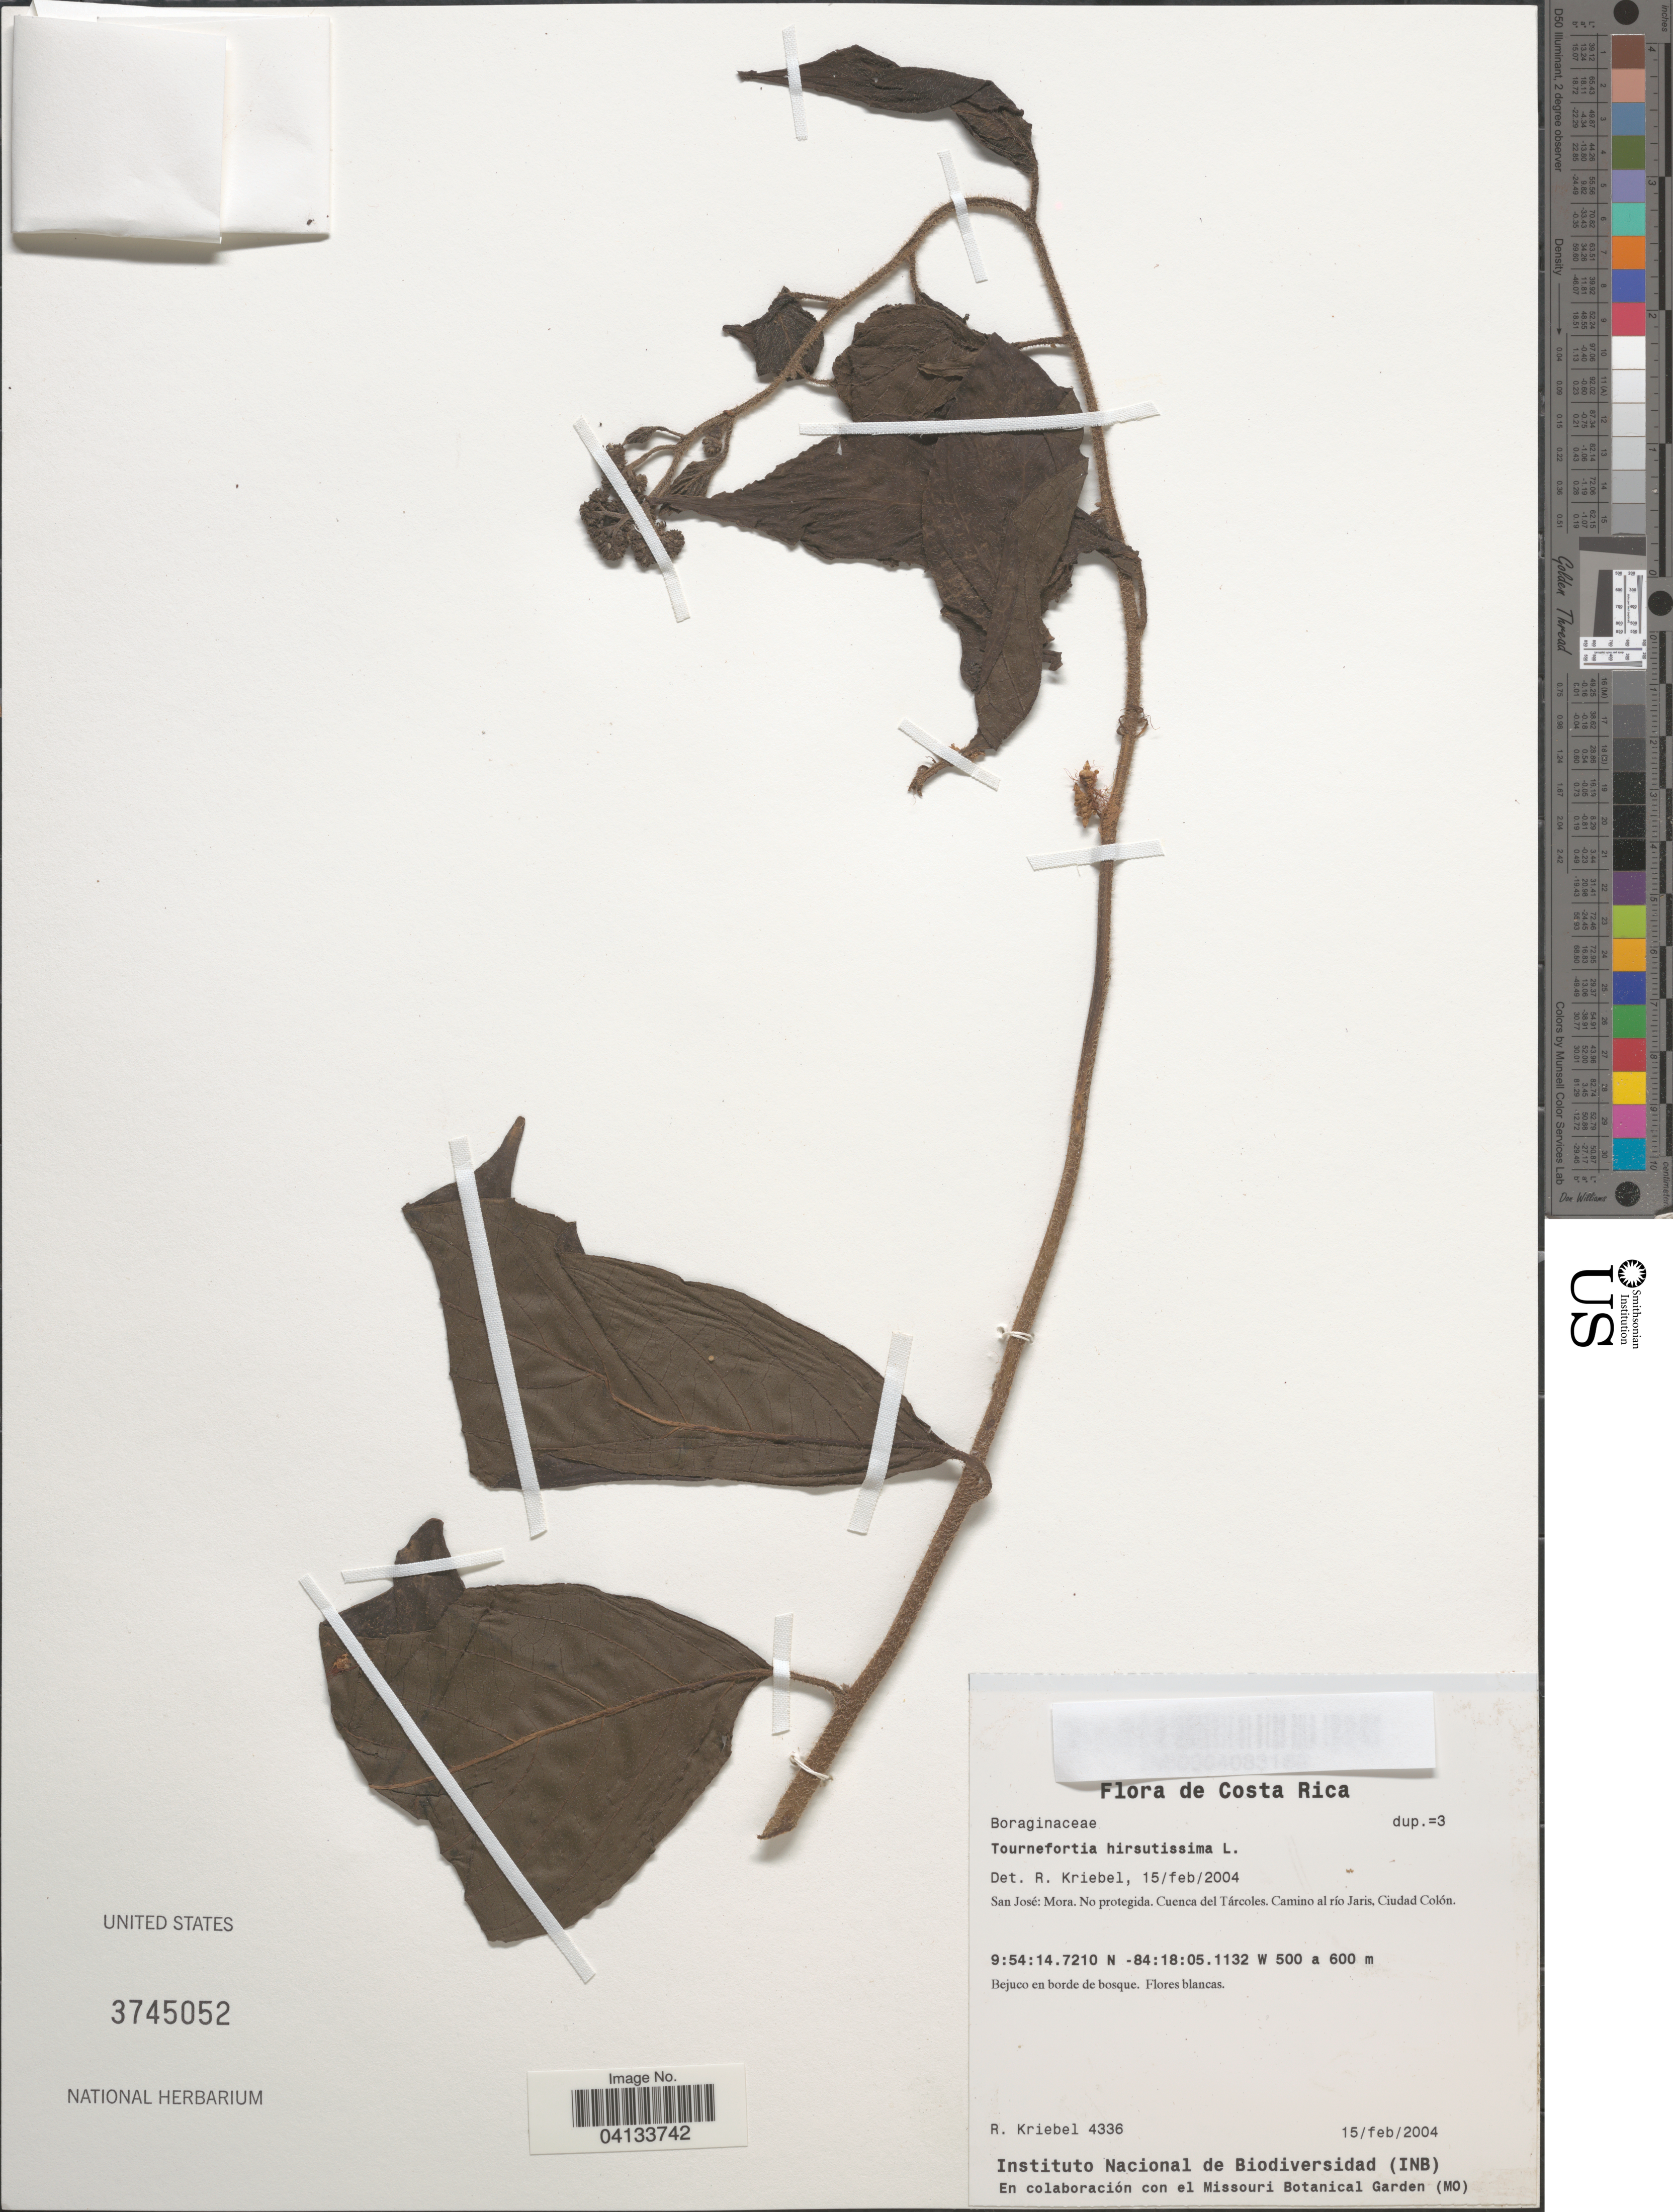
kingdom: Plantae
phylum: Tracheophyta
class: Magnoliopsida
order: Boraginales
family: Heliotropiaceae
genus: Tournefortia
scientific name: Tournefortia hirsutissima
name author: Vahl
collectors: R. Kriebel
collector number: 4336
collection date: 2004-02-15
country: Costa Rica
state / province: San José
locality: Mora. No protegida. Cuenca del Tárcoles. Camino al río Jaris, Ciudad Colón.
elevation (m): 500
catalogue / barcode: US 3745052